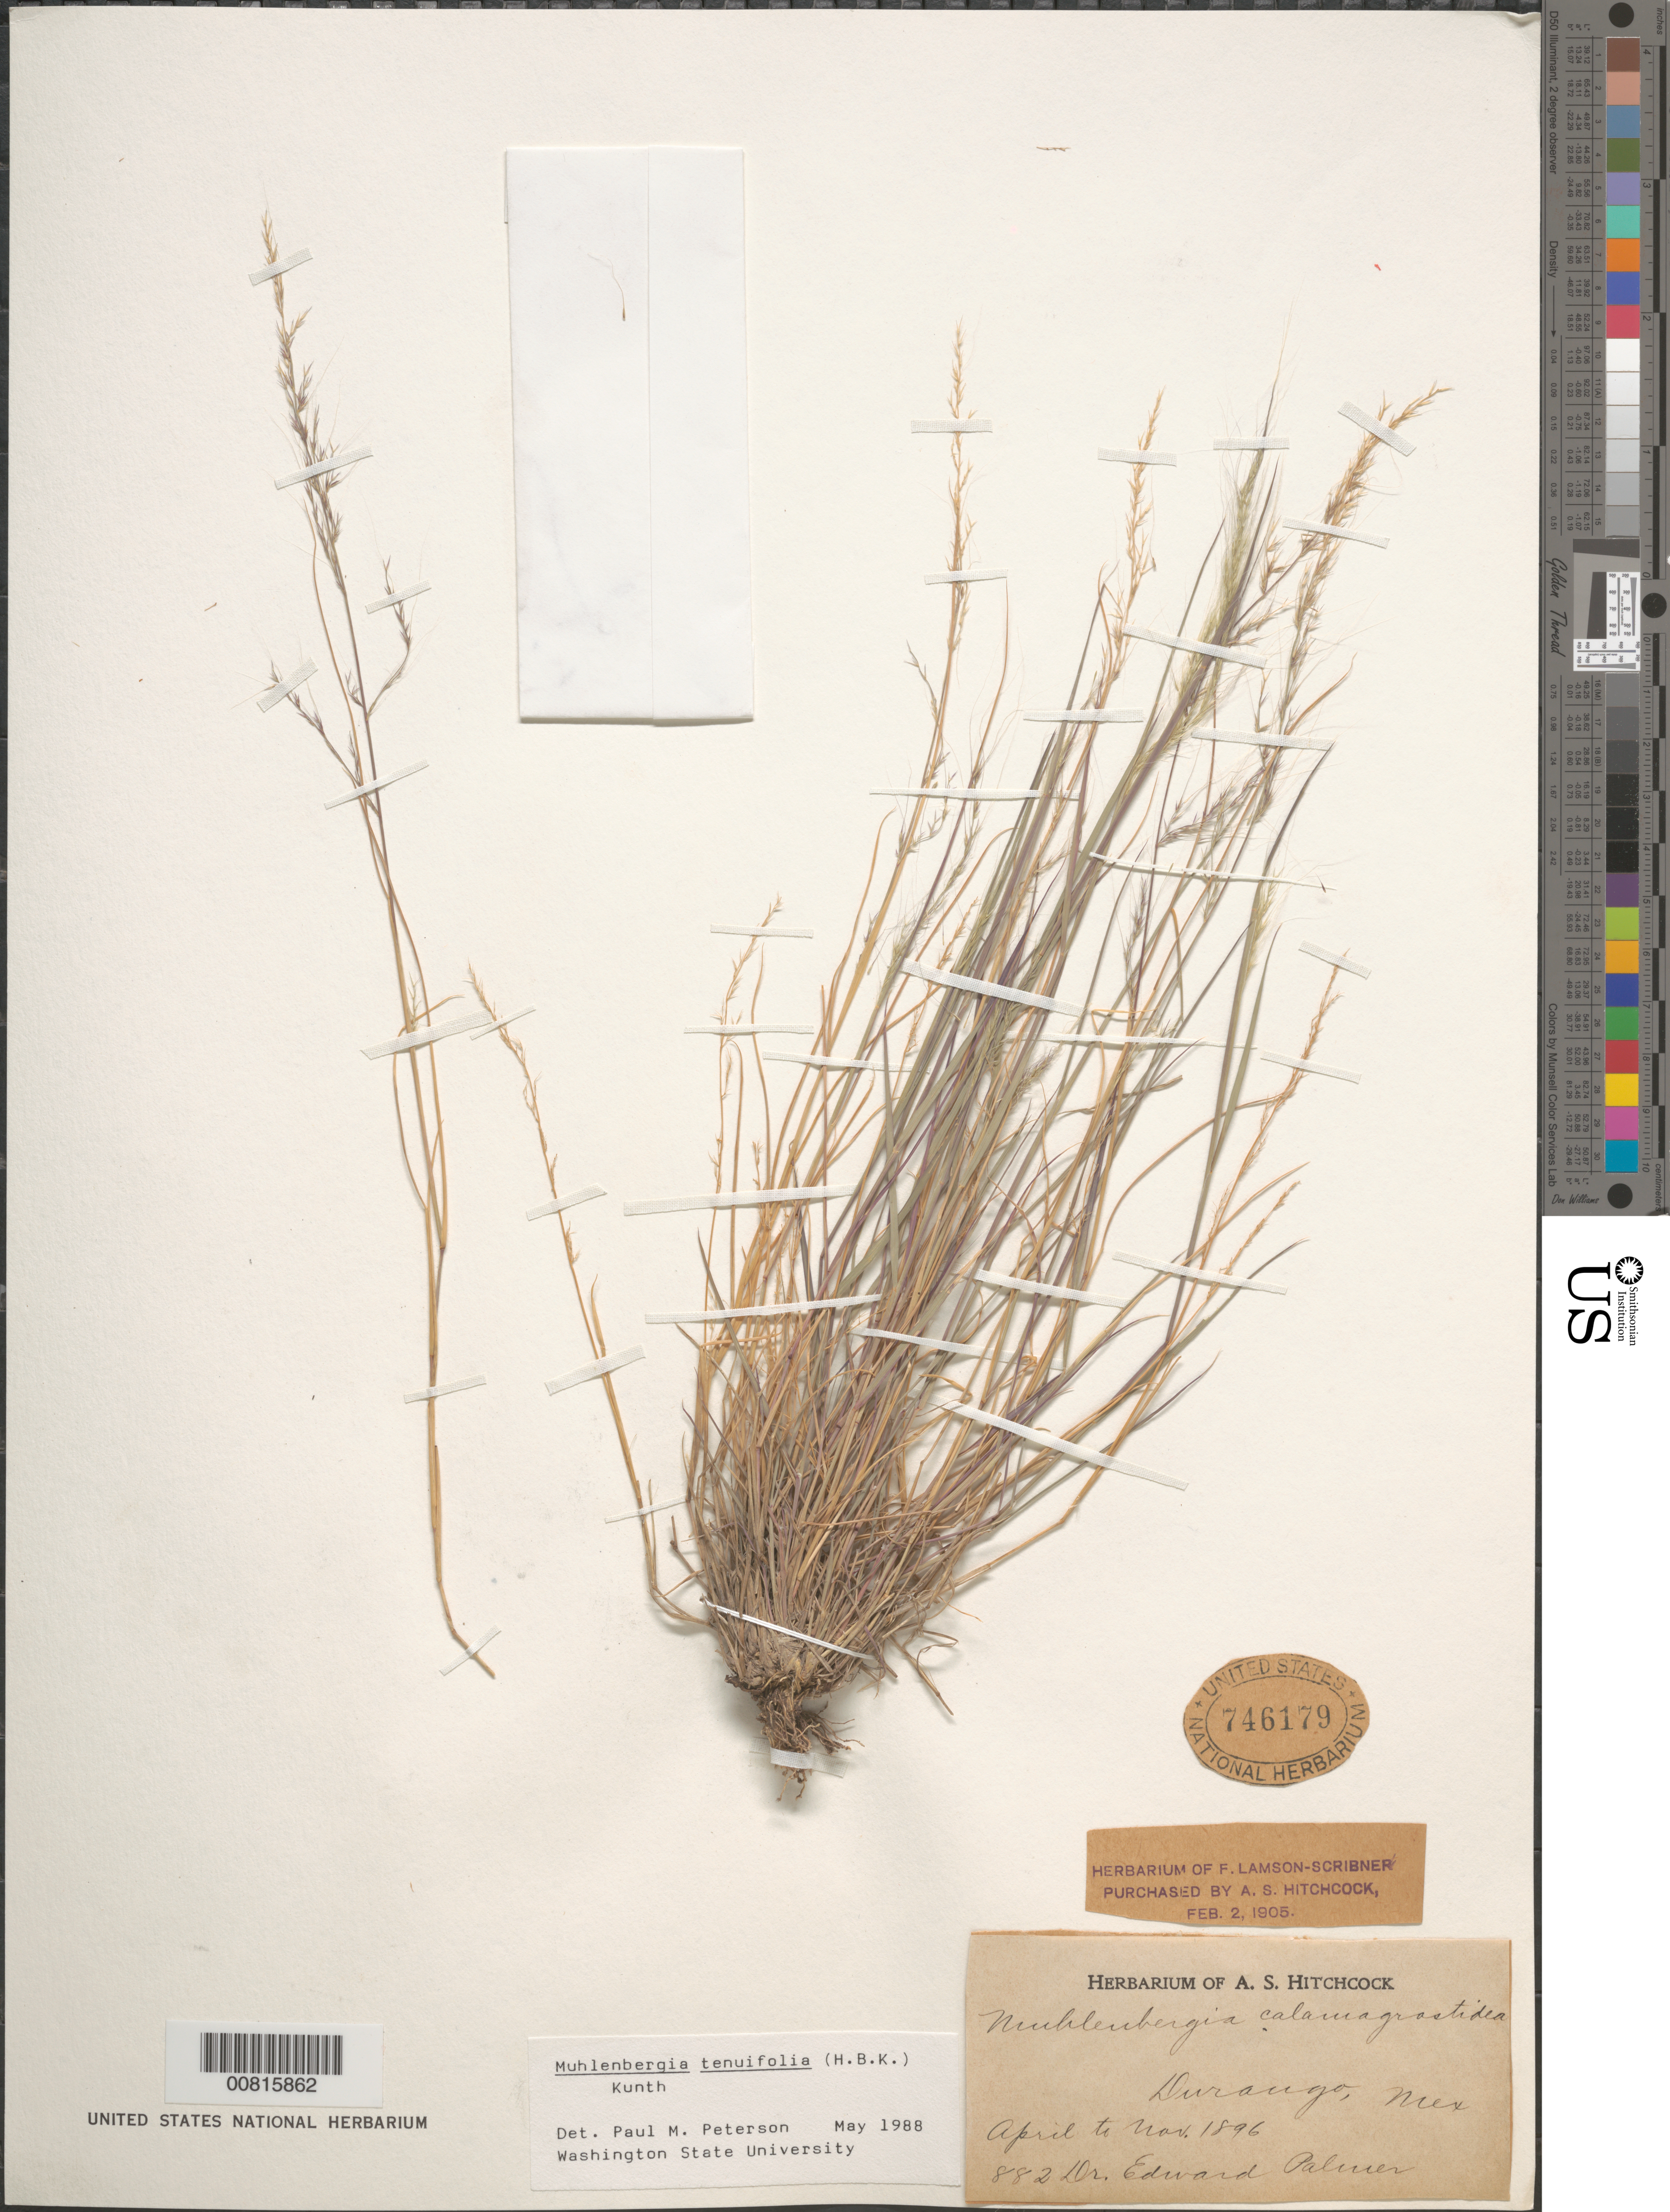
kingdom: Plantae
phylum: Tracheophyta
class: Liliopsida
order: Poales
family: Poaceae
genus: Muhlenbergia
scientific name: Muhlenbergia tenuifolia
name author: (Kunth) Kunth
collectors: E. Palmer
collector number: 882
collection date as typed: Nov 1896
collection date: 1896-11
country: Mexico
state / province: Durango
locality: Durango, Mex.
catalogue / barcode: US 746179